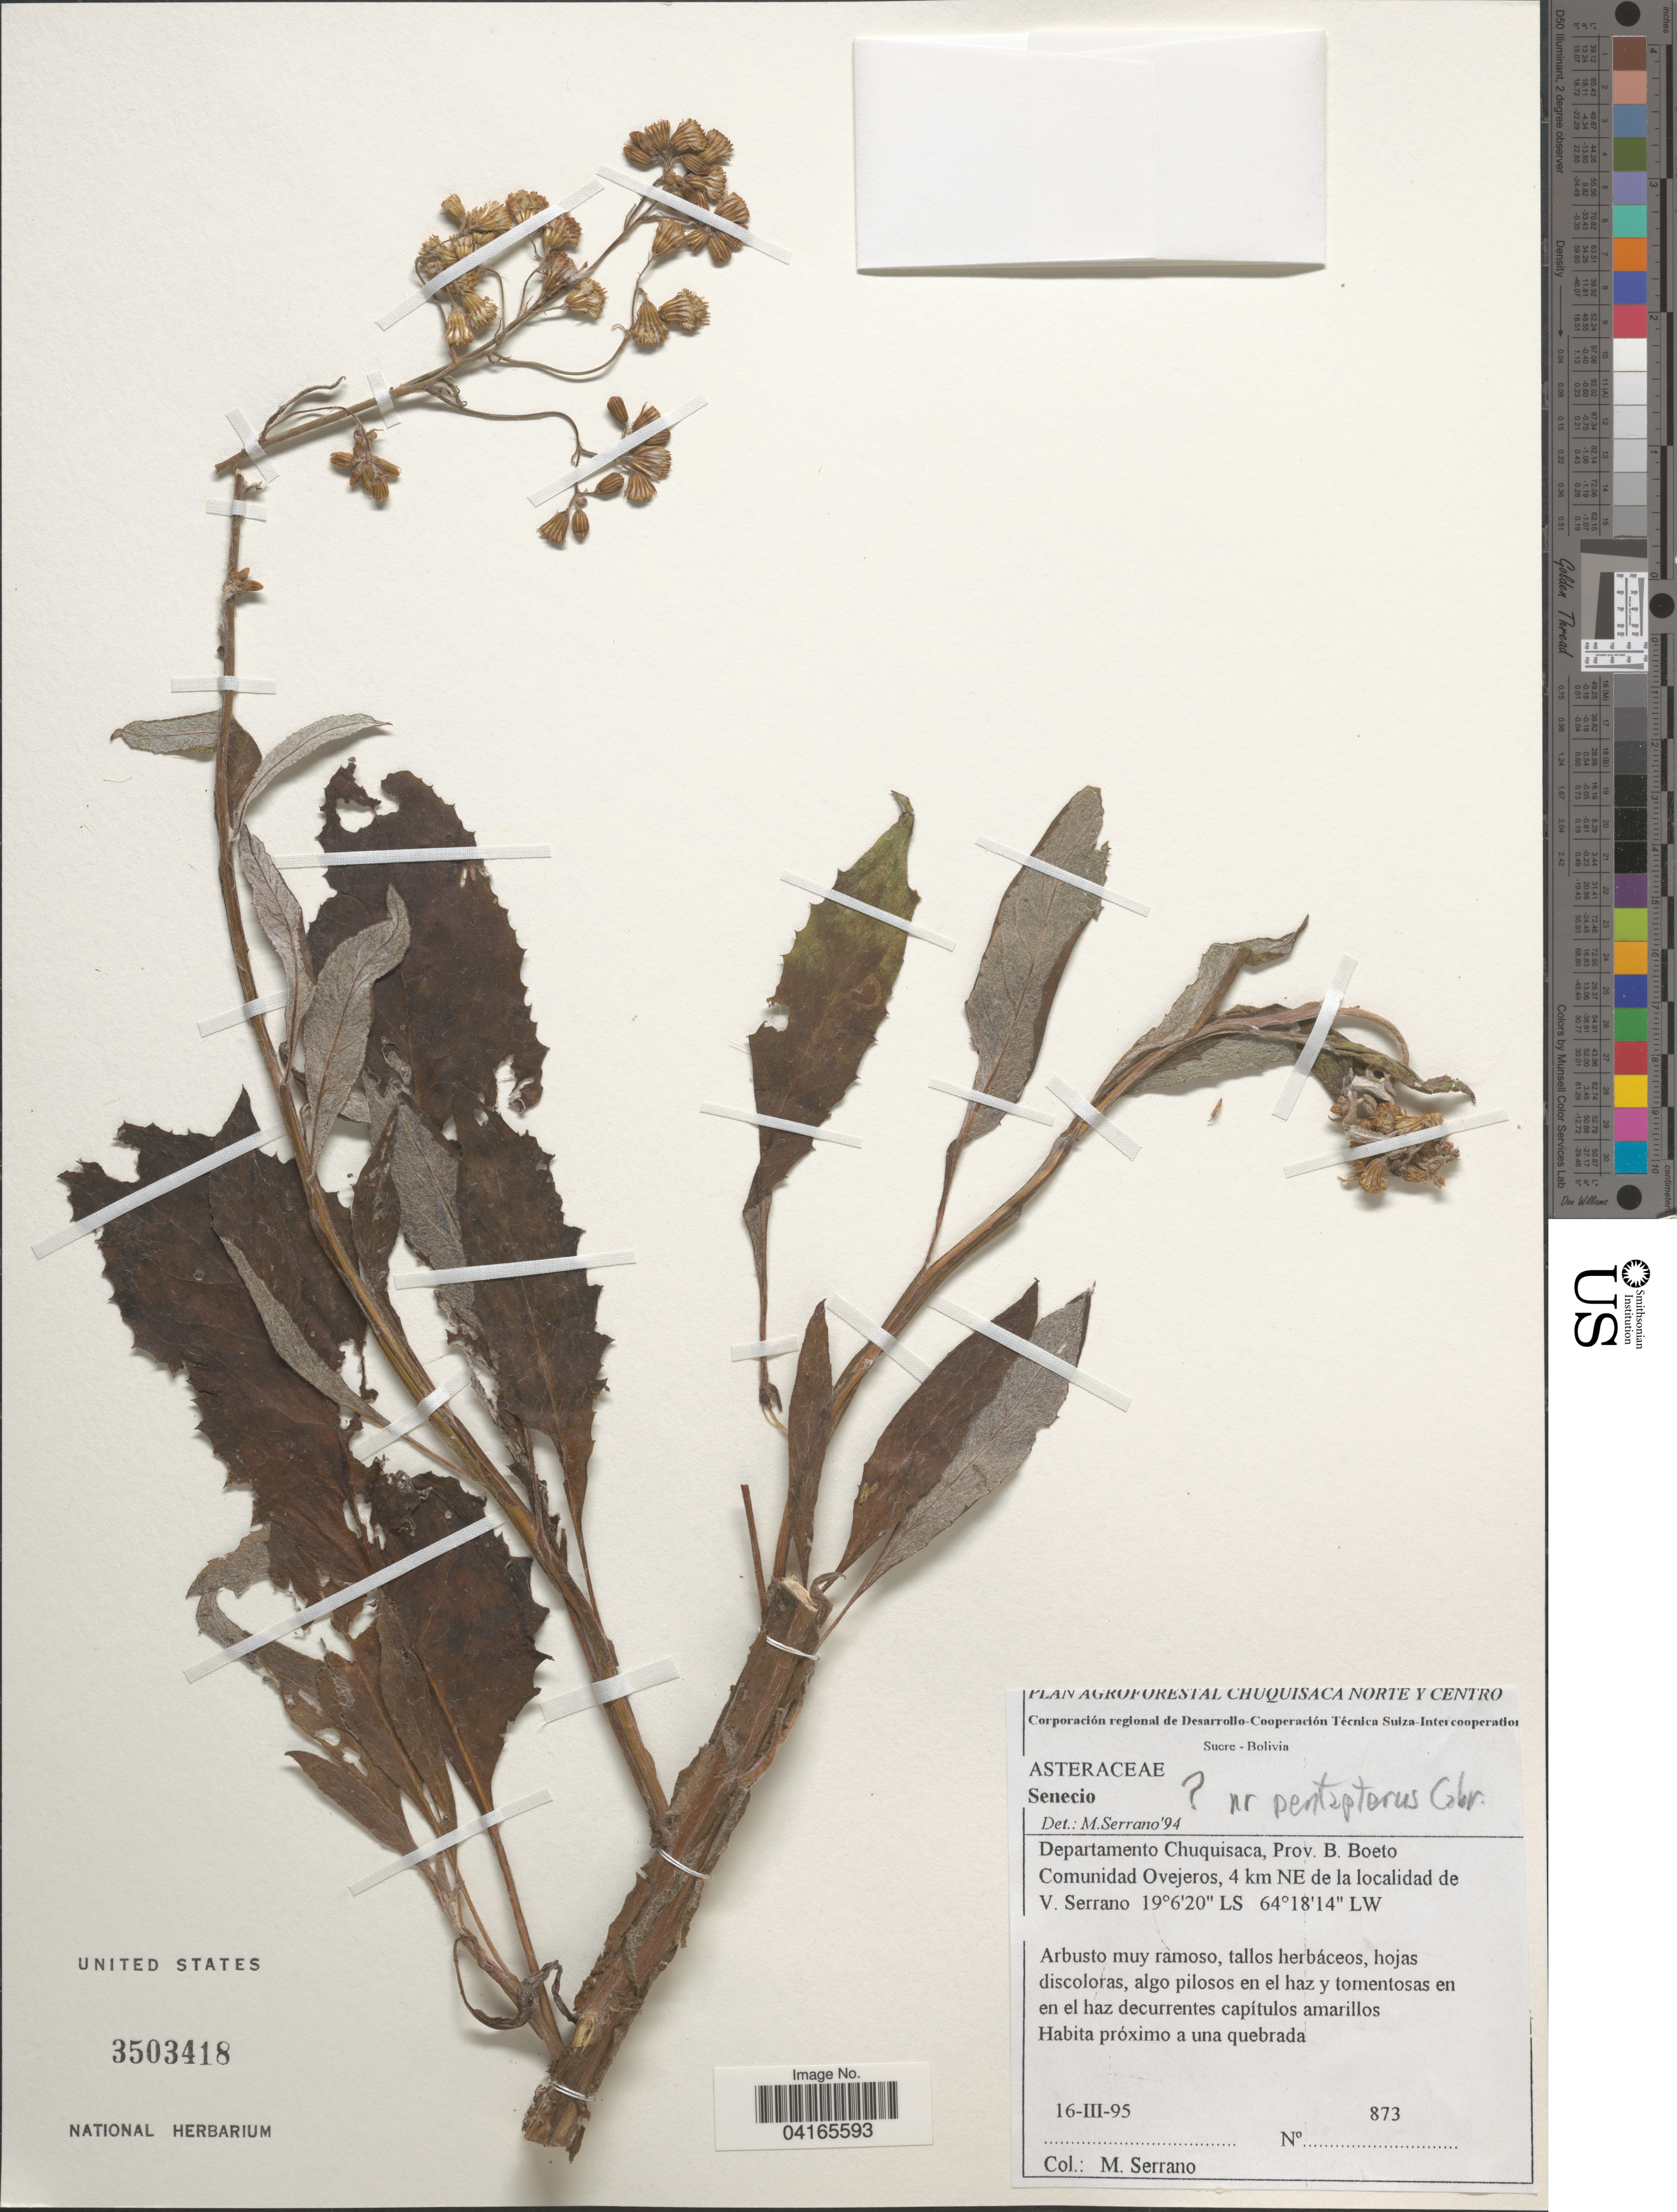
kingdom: Plantae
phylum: Tracheophyta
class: Magnoliopsida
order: Asterales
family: Asteraceae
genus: Senecio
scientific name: Senecio sp.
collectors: M. Serrano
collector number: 873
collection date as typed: Transcribed d/m/y: 16/3/95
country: Bolivia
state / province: Chuquisaca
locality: Departamento Chuquisaca, Prov. B. Boeto. Comunidad Ovejeros, 4 km NE de la localidad de V. Serrano.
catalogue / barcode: US 3503418